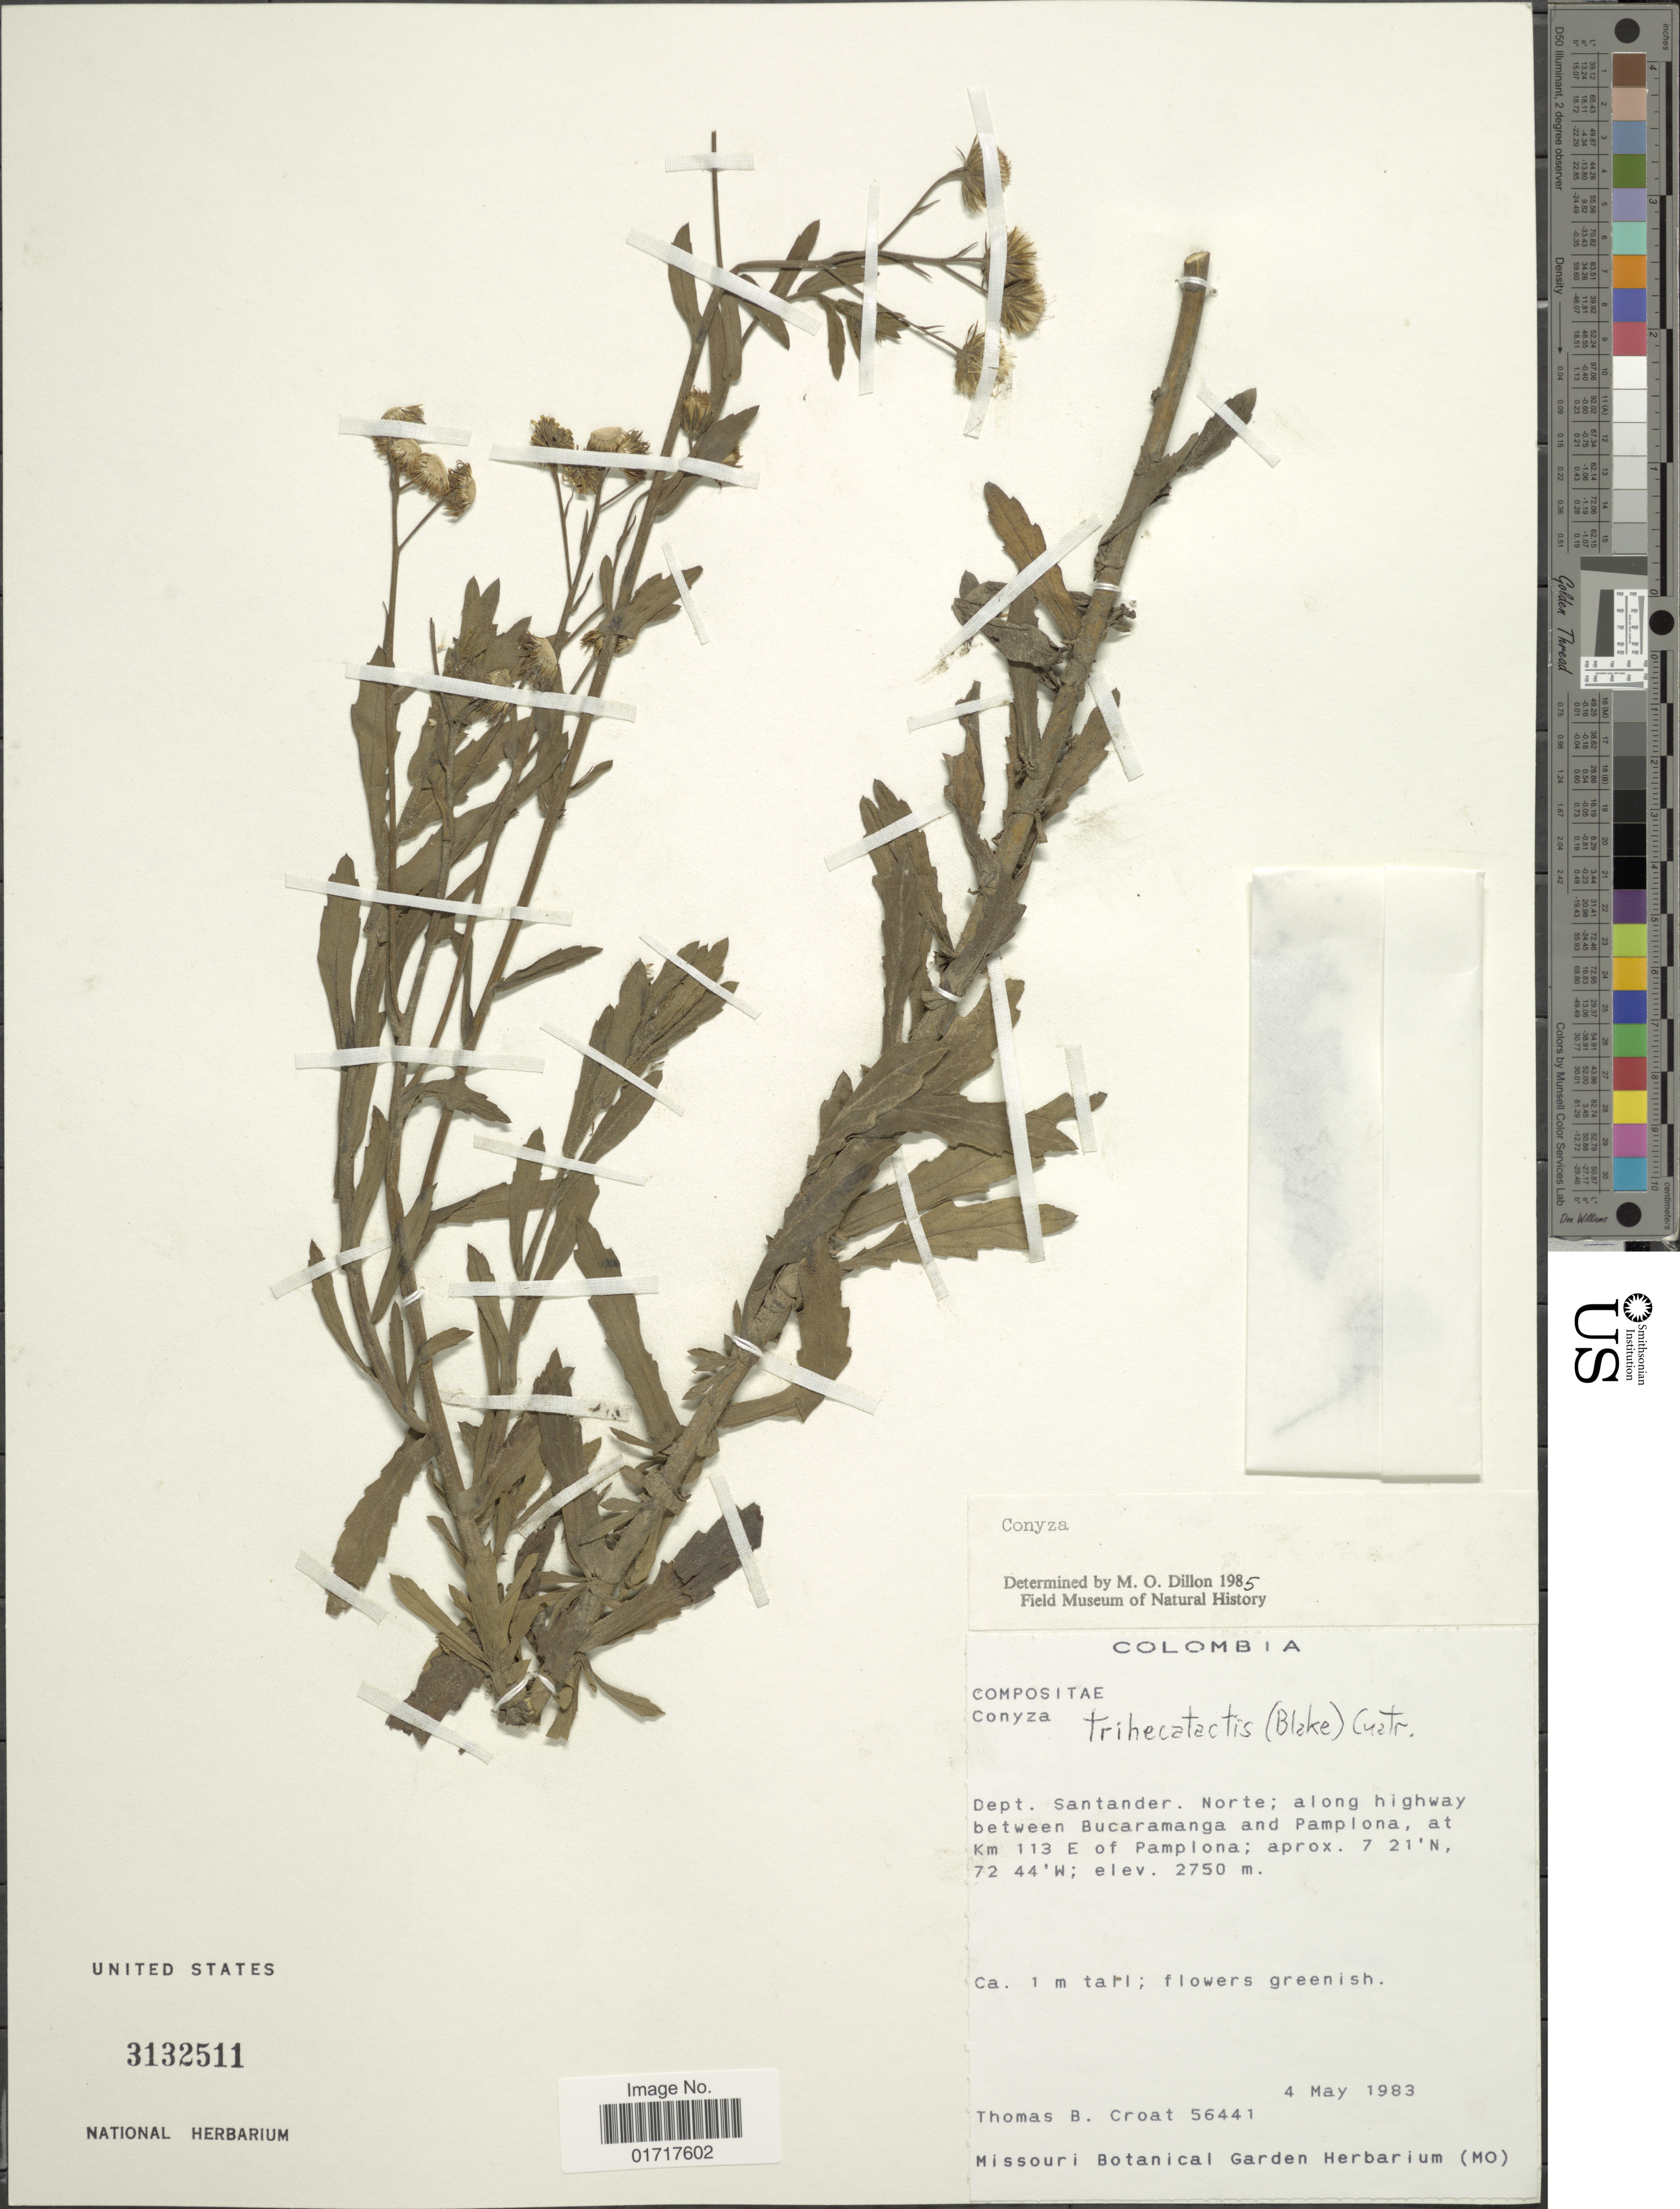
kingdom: Plantae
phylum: Tracheophyta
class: Magnoliopsida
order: Asterales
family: Asteraceae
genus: Conyza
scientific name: Conyza trihecatactis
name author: (S.F. Blake) Cuatrec.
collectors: T. B. Croat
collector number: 56441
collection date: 1983-05-04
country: Colombia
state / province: Santander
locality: Dept. Santander, Norte; along highway between Bucaramanga and Pamplona, at Km 113E of Pamplona.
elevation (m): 2750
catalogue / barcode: US 3132511